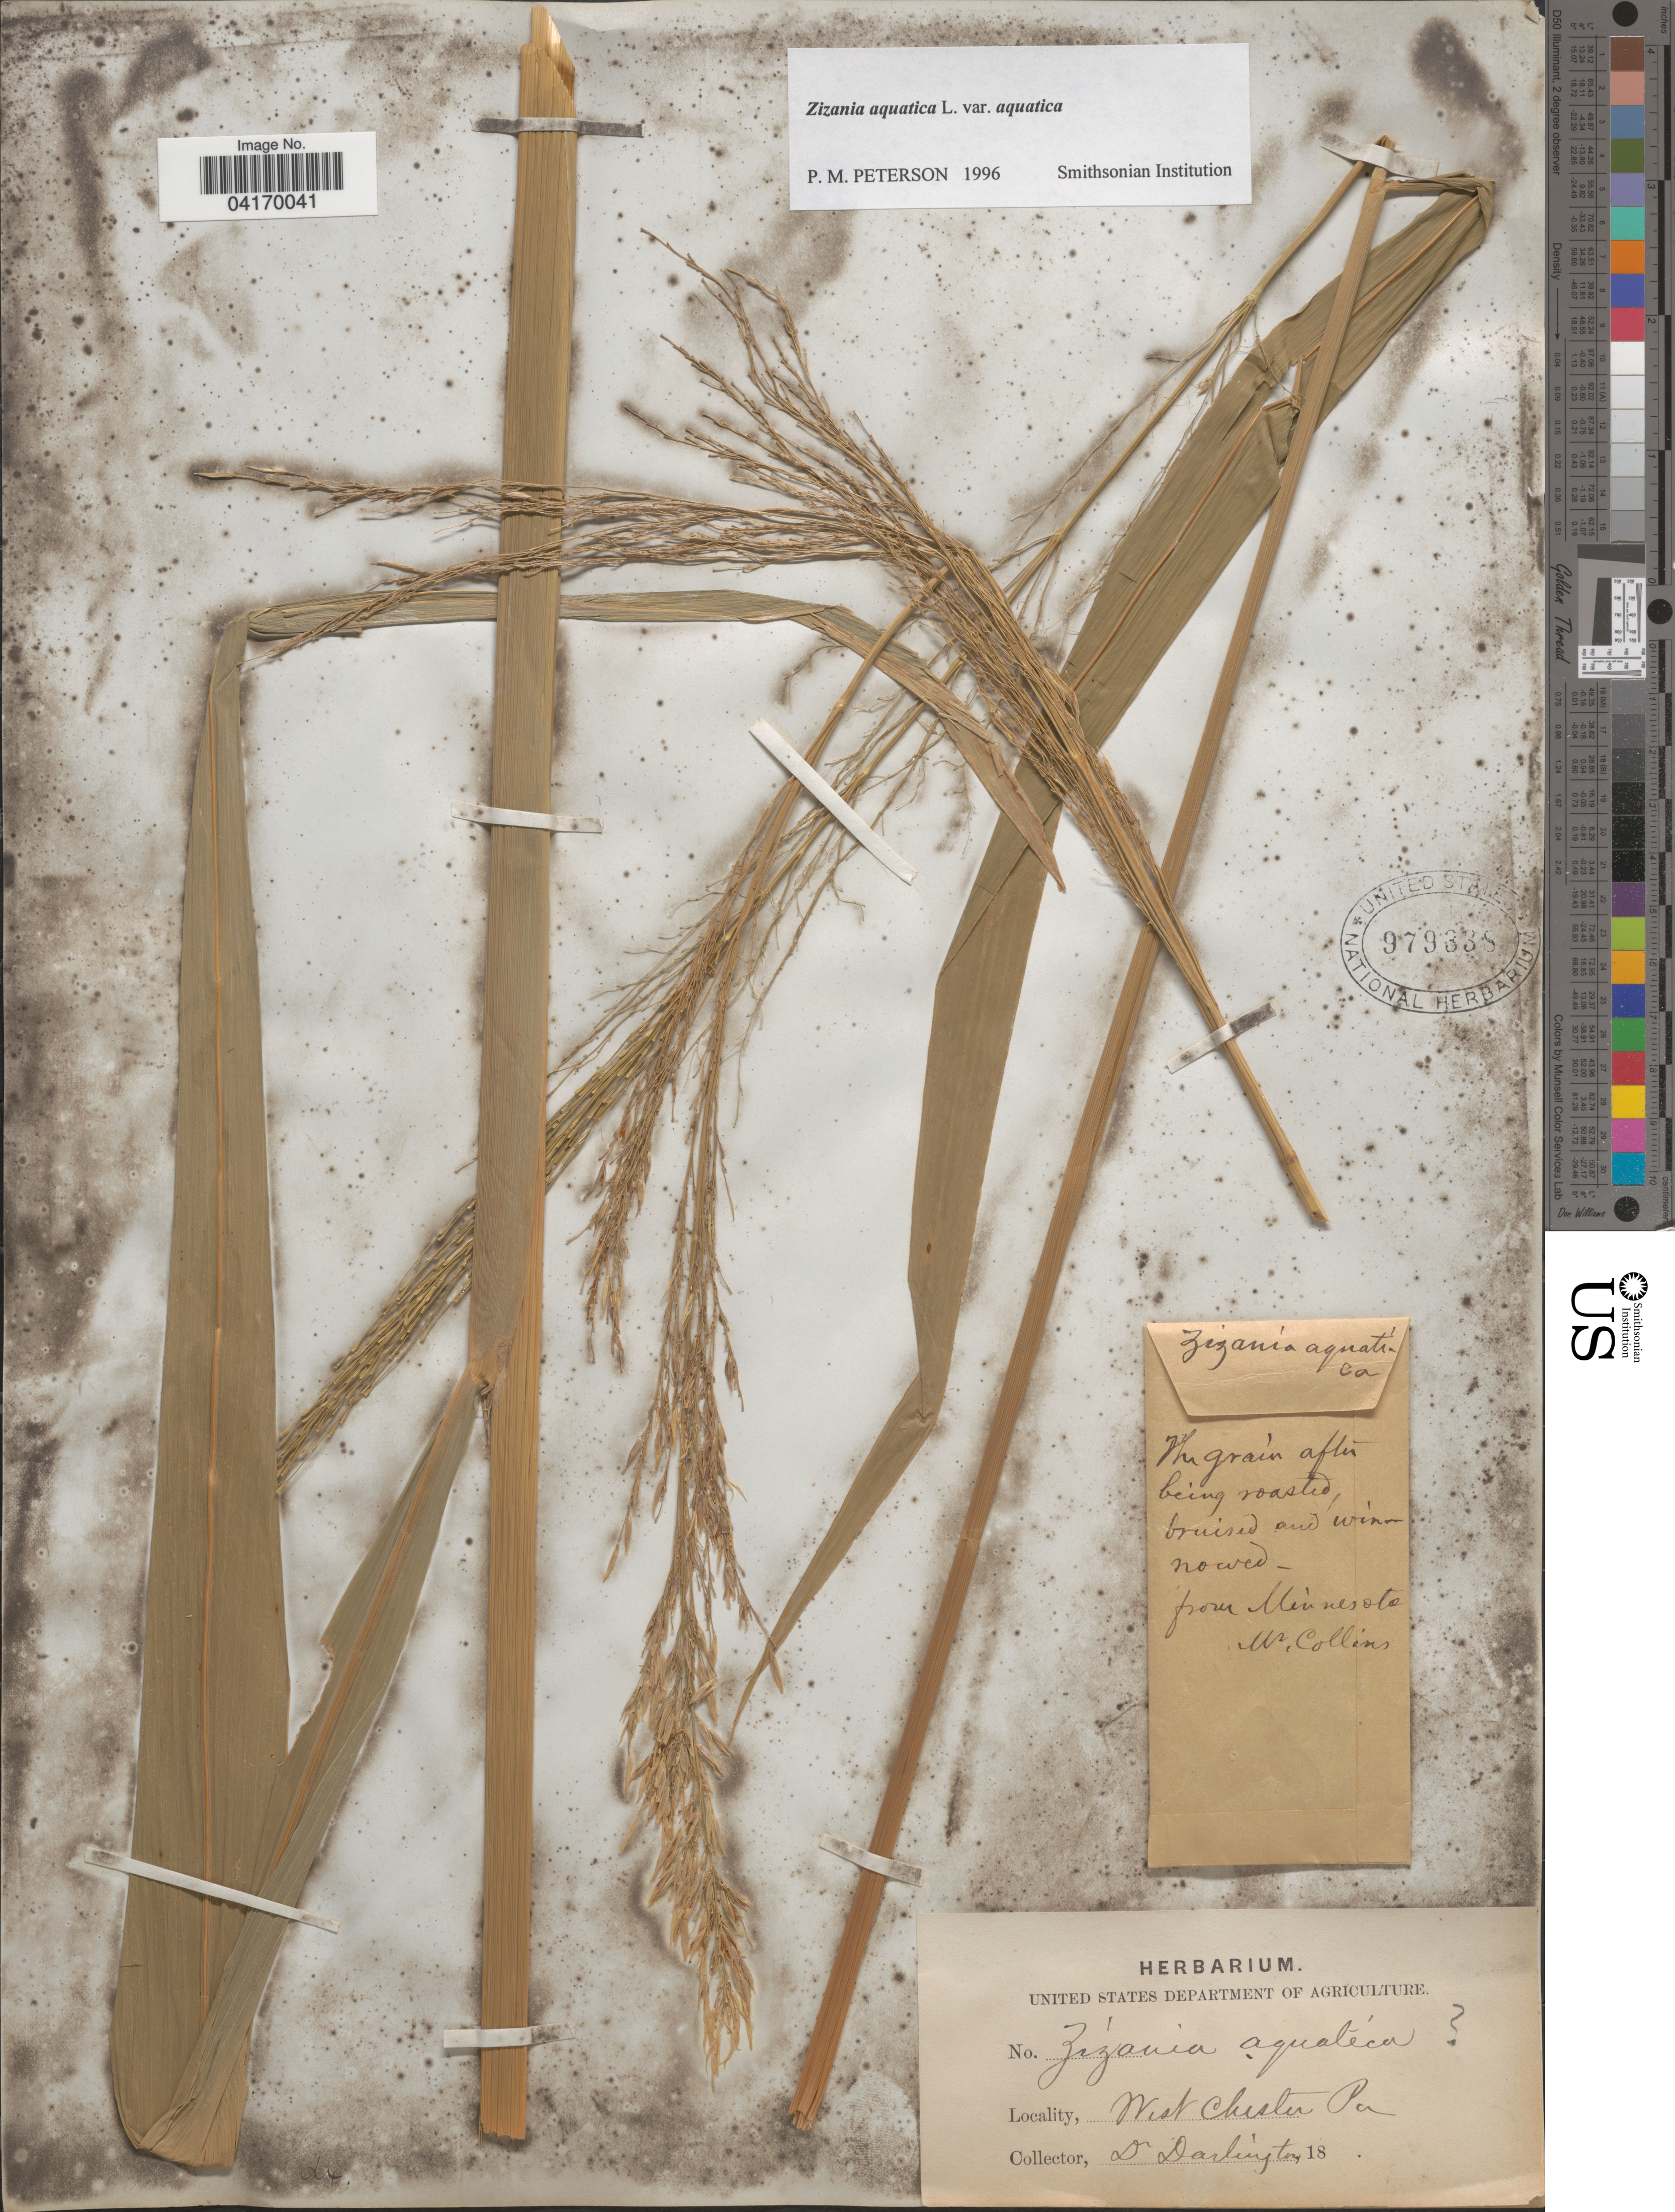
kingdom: Plantae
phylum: Tracheophyta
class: Liliopsida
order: Poales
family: Poaceae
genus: Zizania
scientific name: Zizania aquatica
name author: L.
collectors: Darlington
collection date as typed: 18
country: United States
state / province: Pennsylvania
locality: West Chester.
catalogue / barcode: US 979338